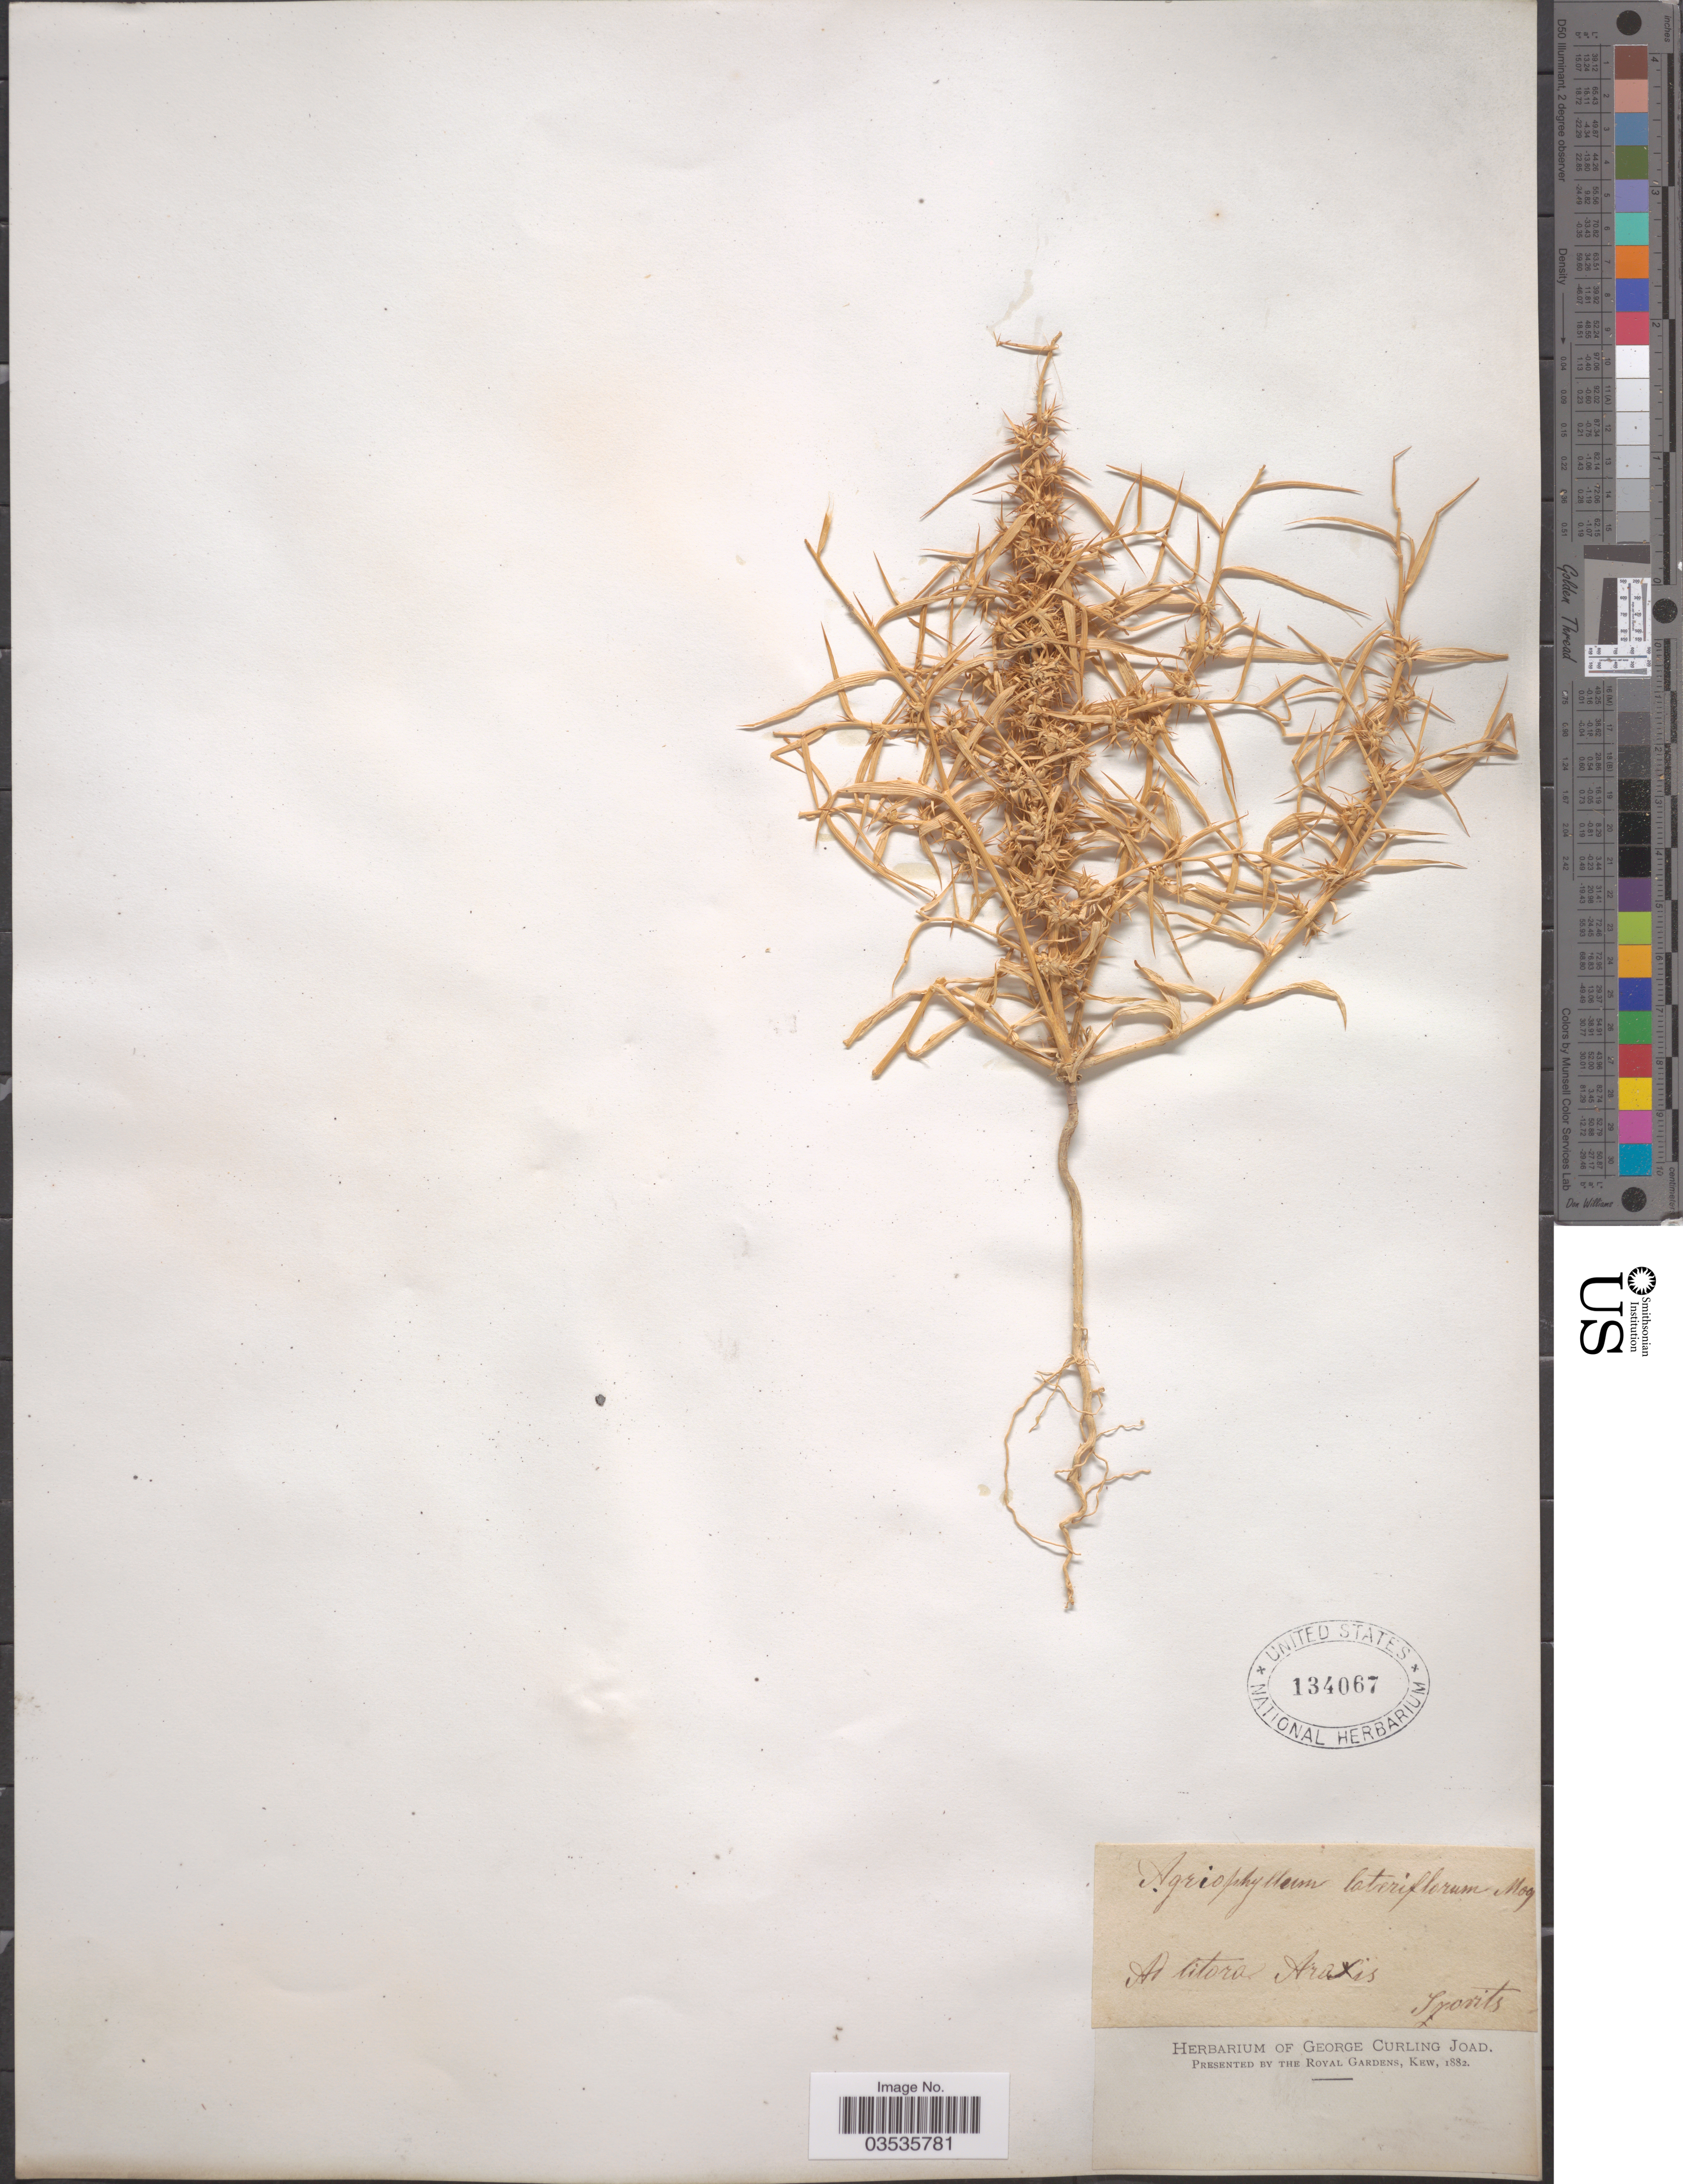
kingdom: Plantae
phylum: Tracheophyta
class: Magnoliopsida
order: Caryophyllales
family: Amaranthaceae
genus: Agriophyllum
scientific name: Agriophyllum lateriflorum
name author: (Lam.) Moq.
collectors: Szovits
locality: Ad litora Araxis.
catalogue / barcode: US 134067